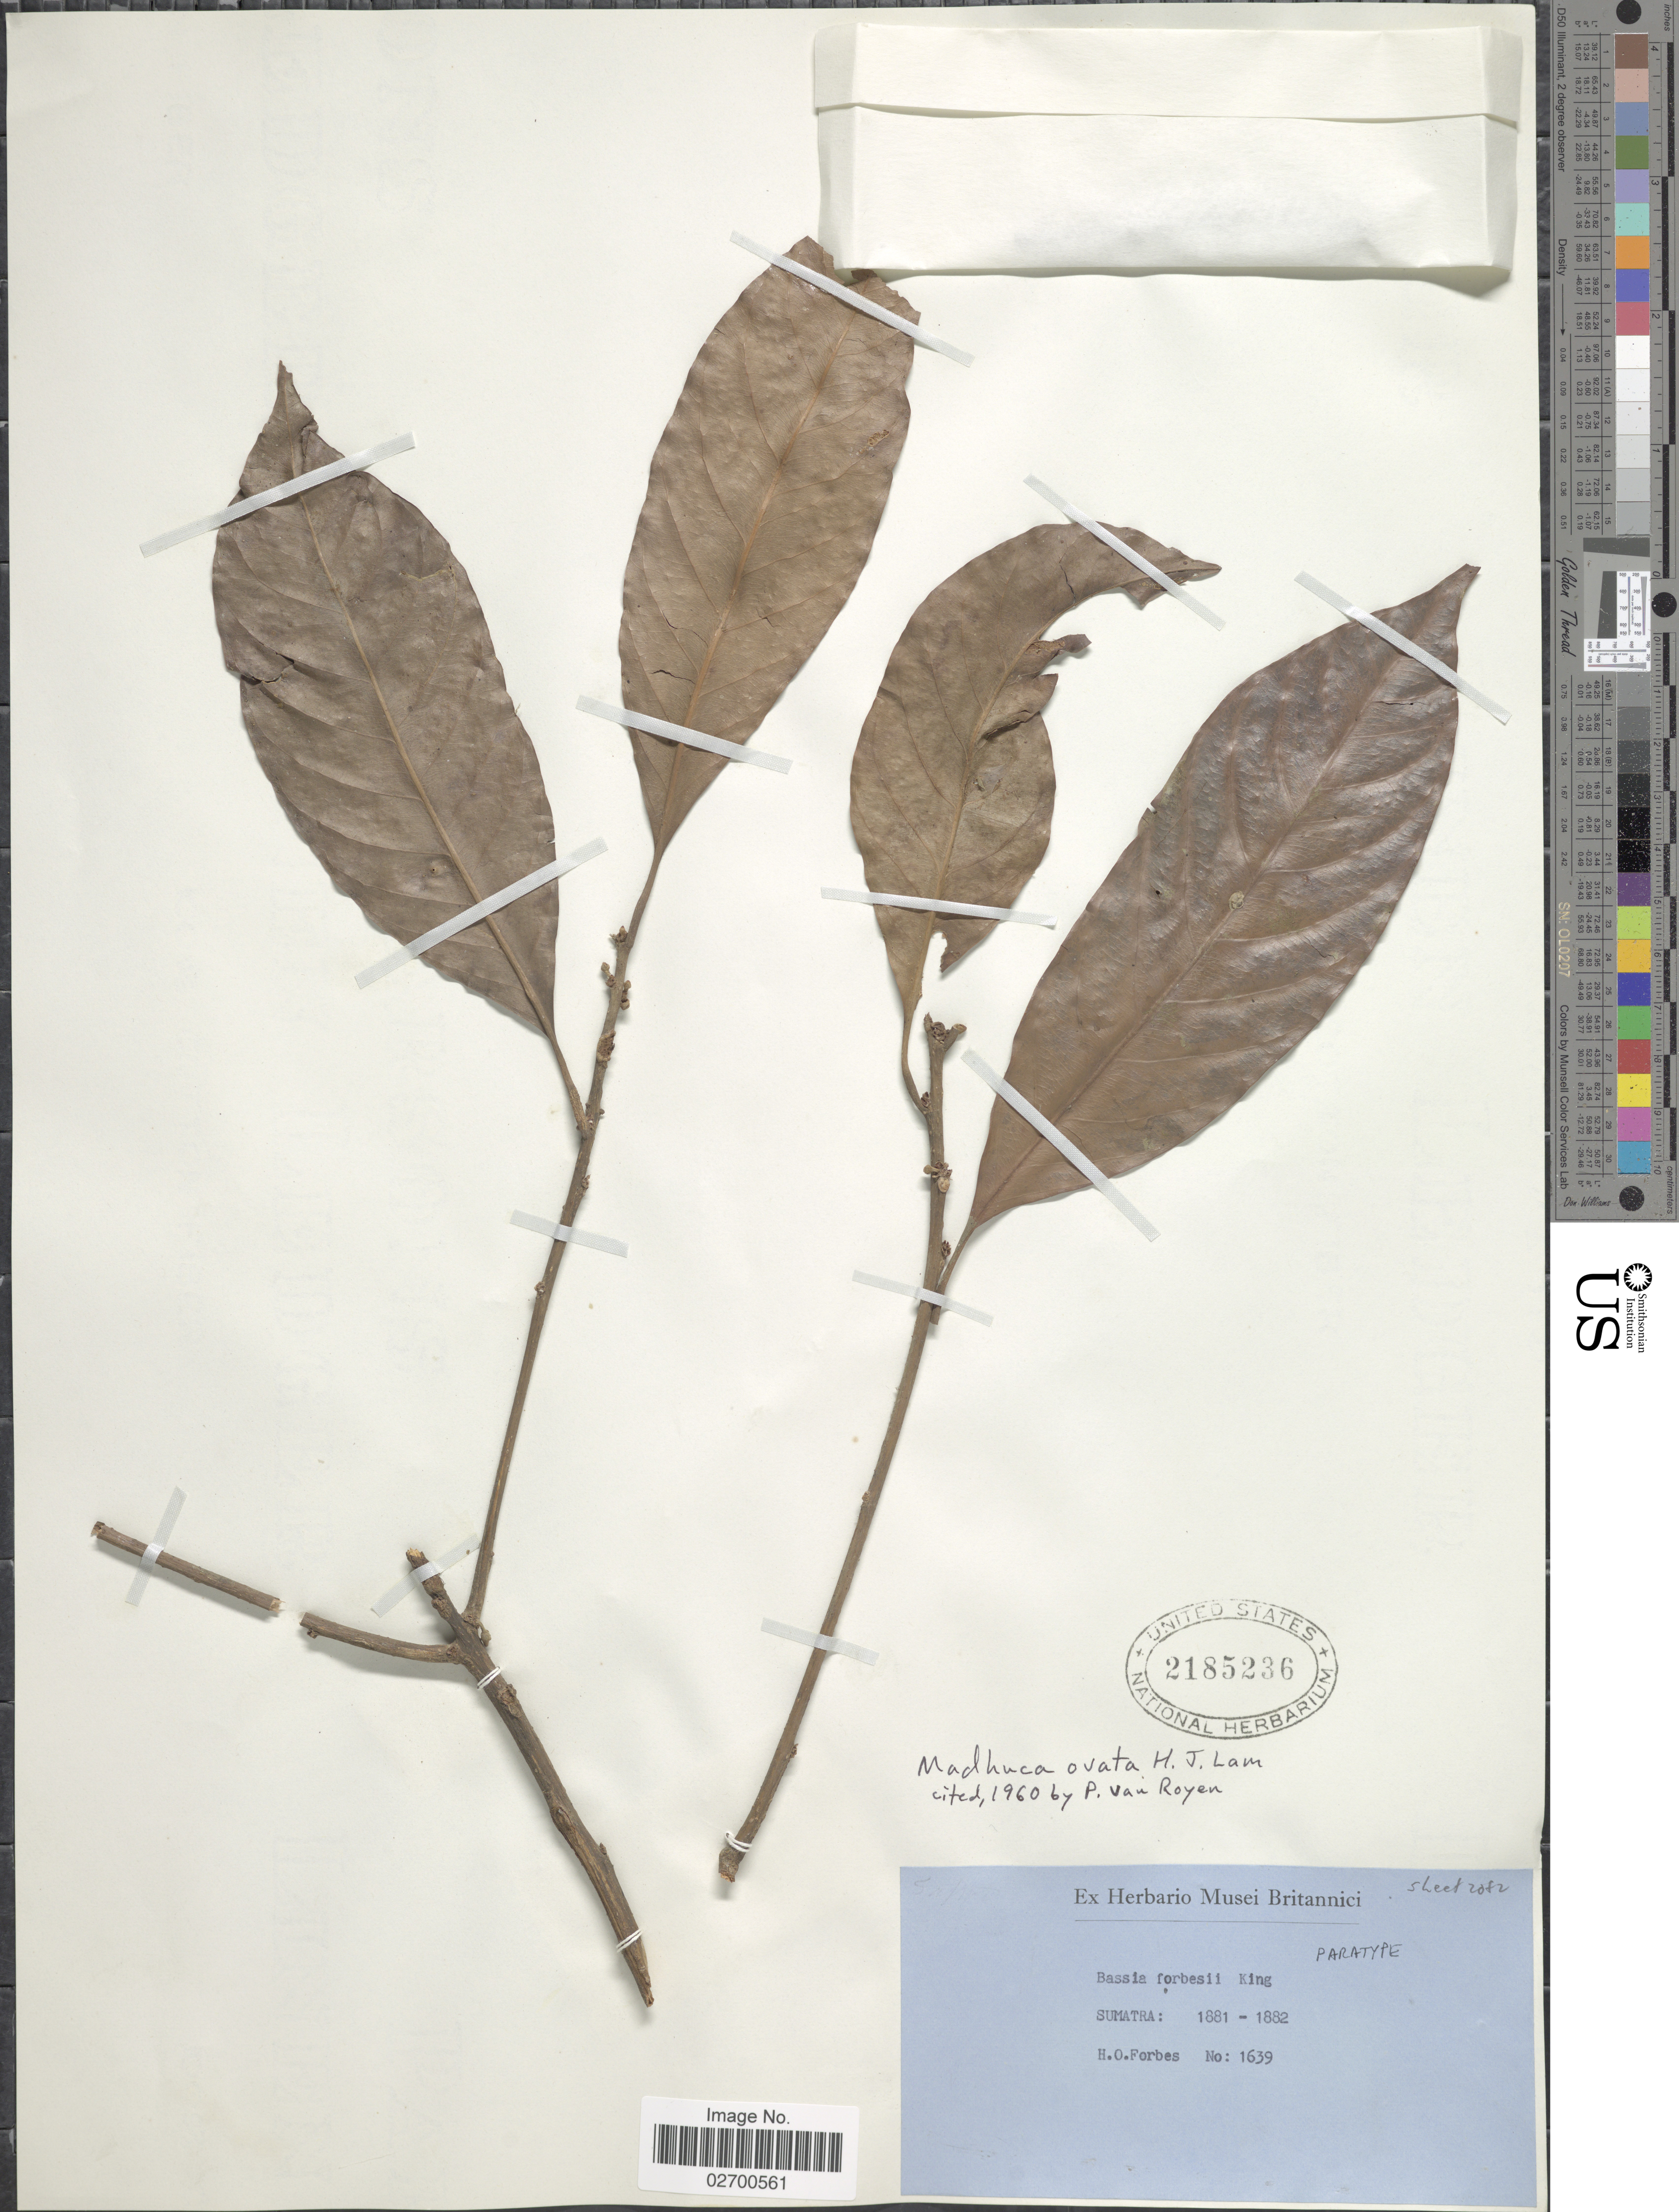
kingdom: Plantae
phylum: Tracheophyta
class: Magnoliopsida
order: Ericales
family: Sapotaceae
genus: Madhuca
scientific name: Madhuca ovata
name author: H.J. Lam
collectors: H. O. Forbes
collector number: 1639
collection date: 1881/1882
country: Indonesia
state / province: Sumatra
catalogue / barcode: US 2185236